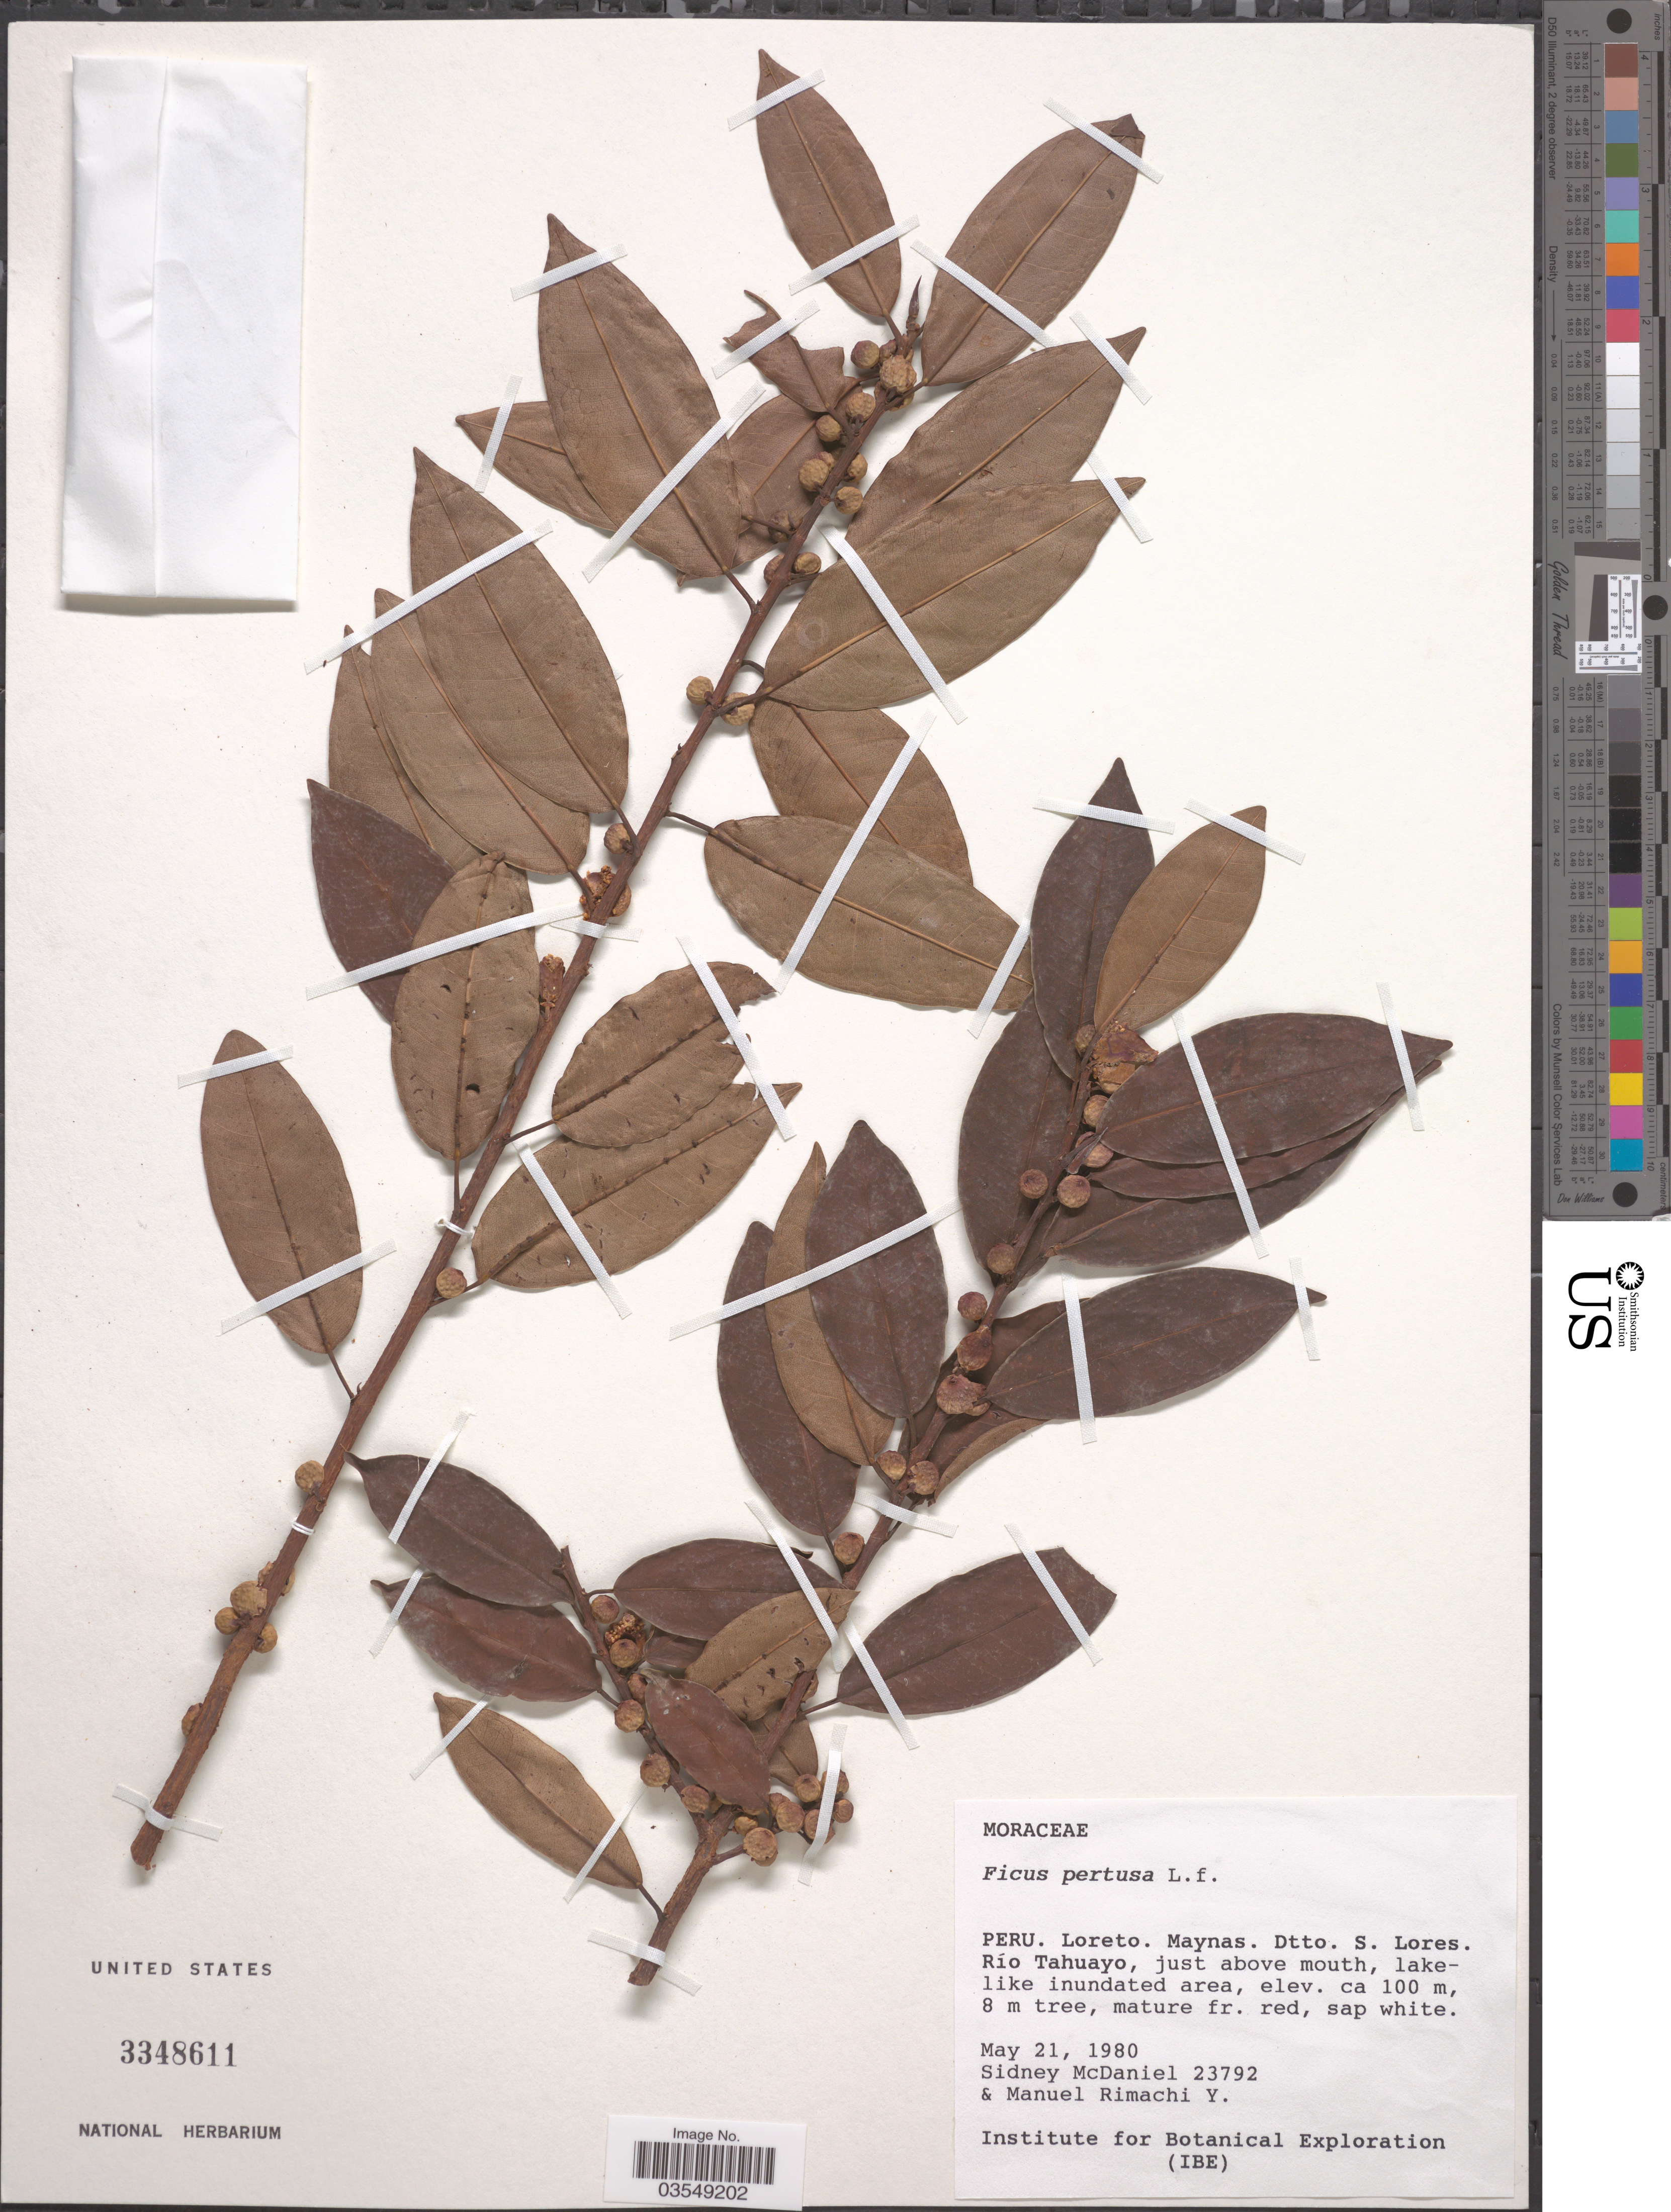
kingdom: Plantae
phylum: Tracheophyta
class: Magnoliopsida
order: Rosales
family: Moraceae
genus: Ficus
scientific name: Ficus pertusa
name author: L. f.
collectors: S. McDaniel & M. Rimachi Y.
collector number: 23792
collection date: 1980-05-21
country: Peru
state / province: Loreto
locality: Maynas. Dtto. S. Lores. Río Tahuayo, just above mouth, Lakelike inundated area.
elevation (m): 100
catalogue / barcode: US 3348611